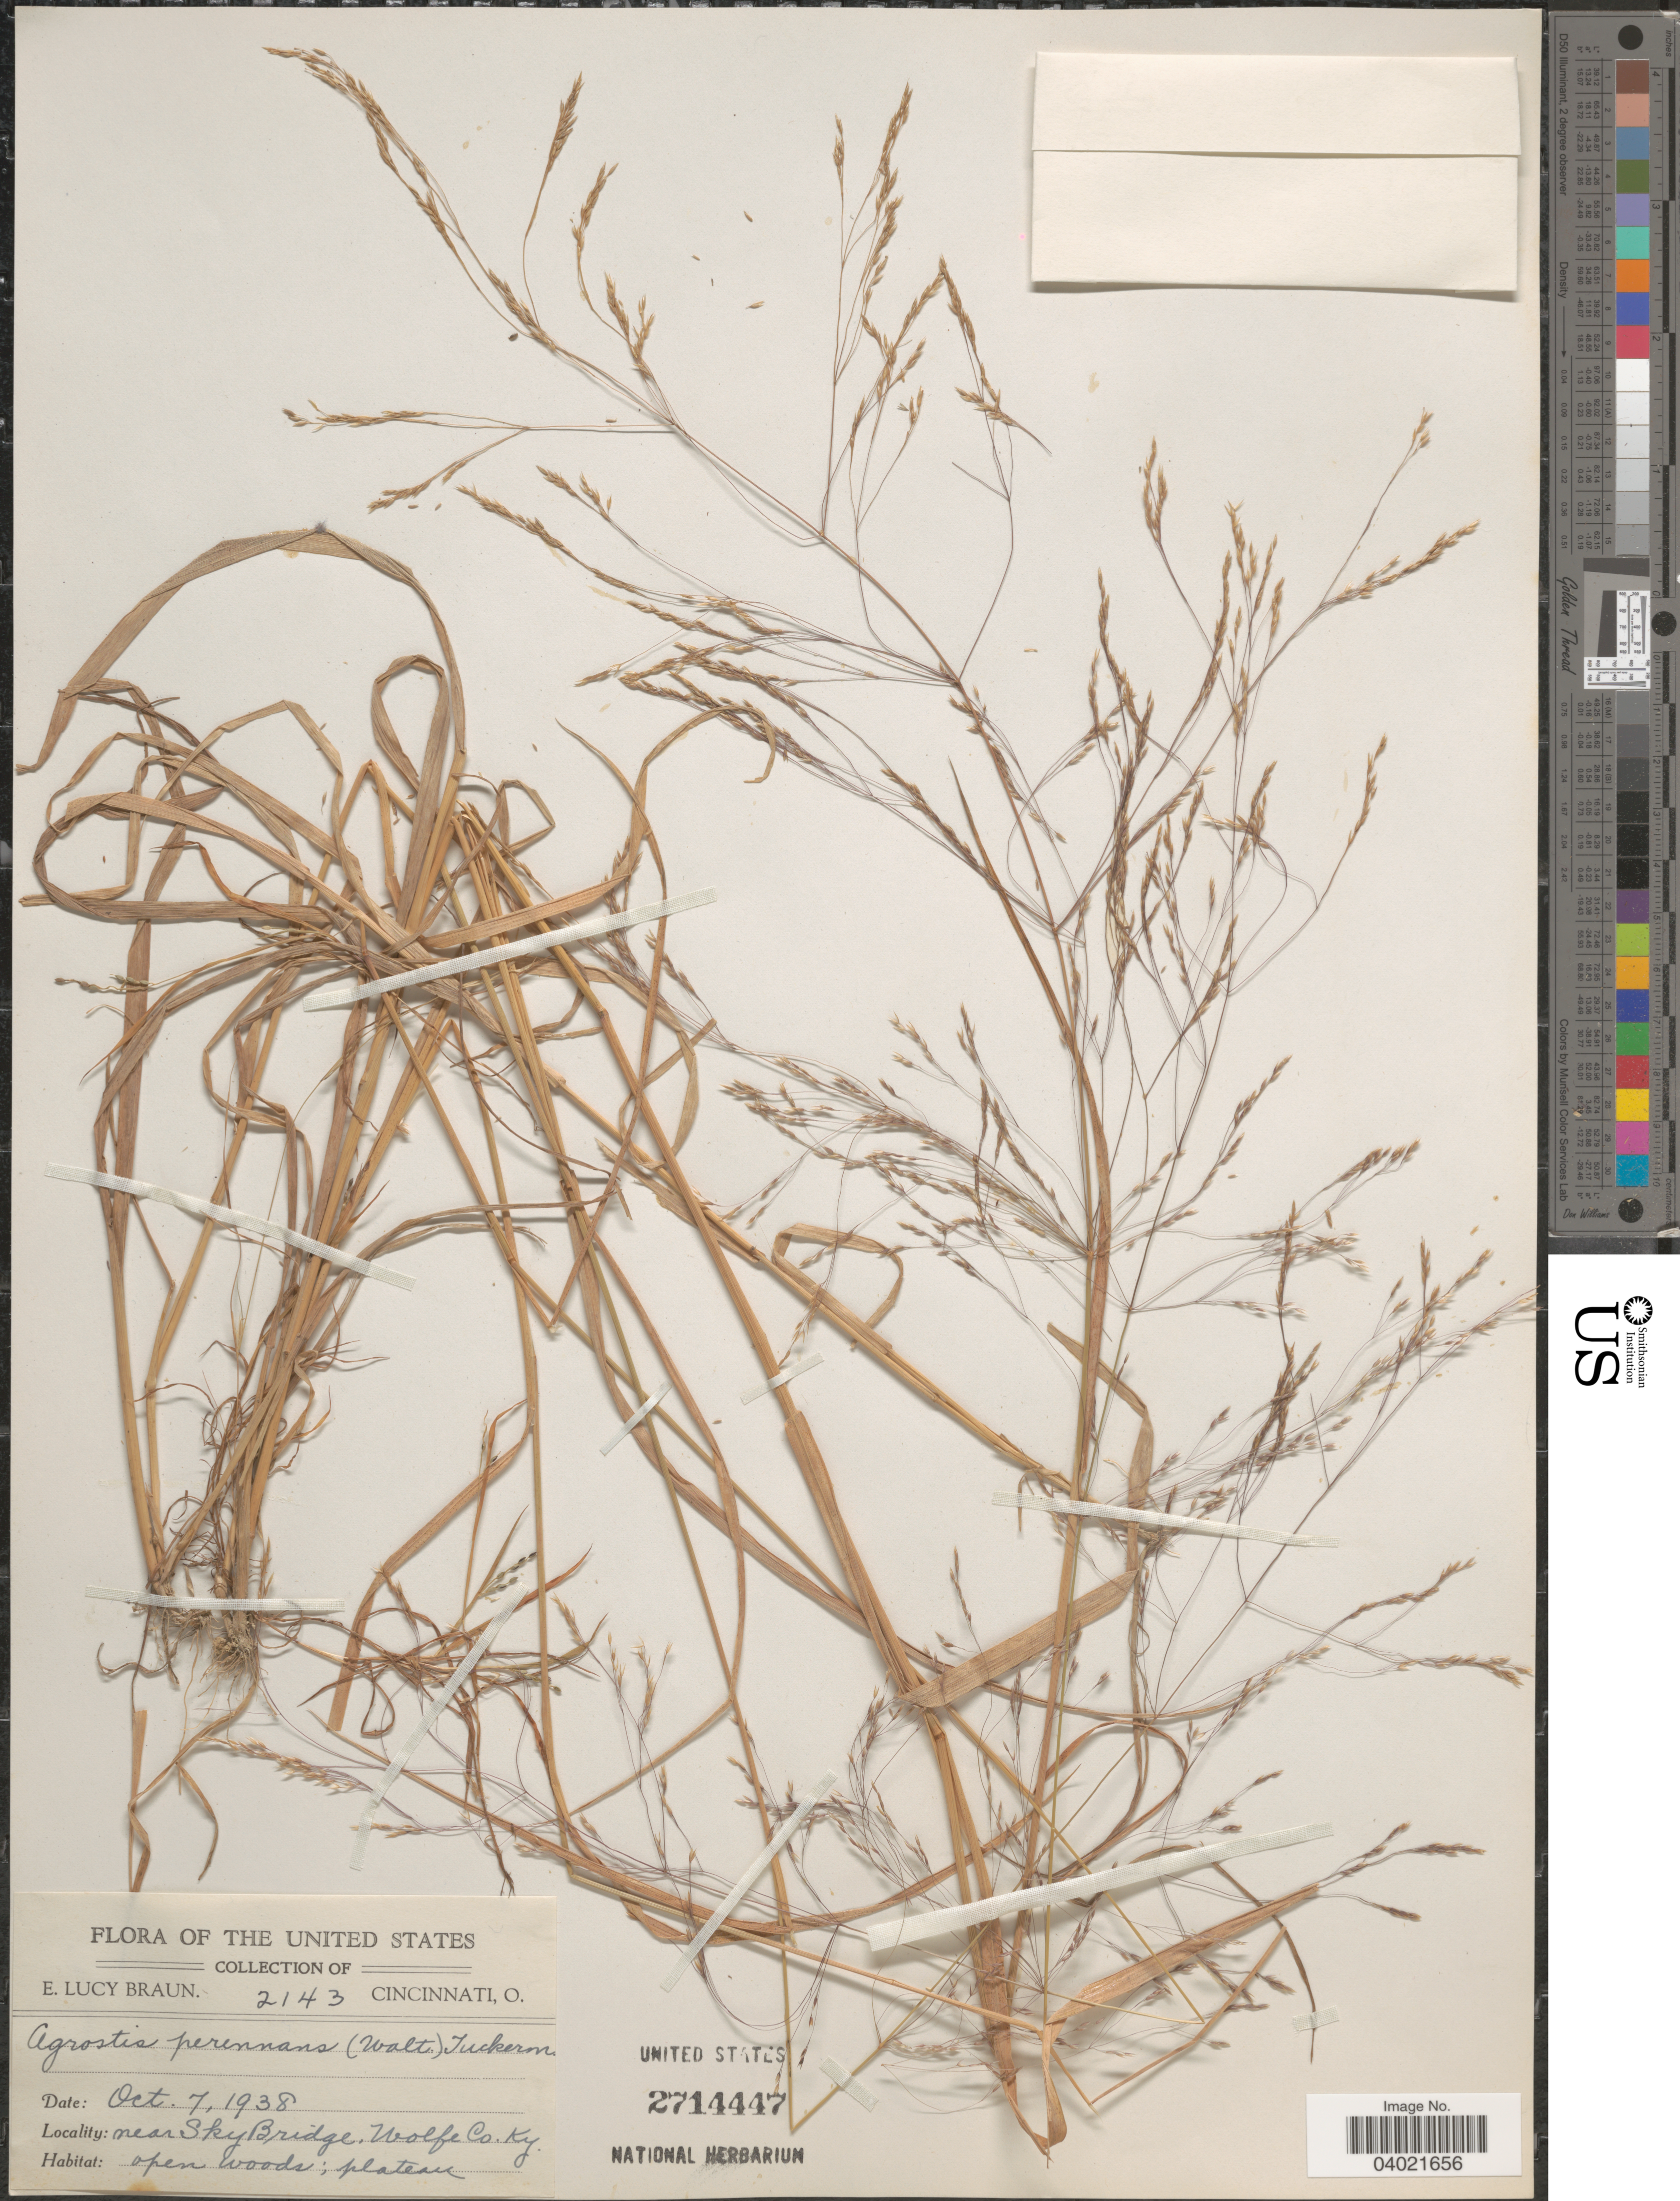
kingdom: Plantae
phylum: Tracheophyta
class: Liliopsida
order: Poales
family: Poaceae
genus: Agrostis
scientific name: Agrostis perennans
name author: (Walter) Tuck.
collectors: E. L. Braun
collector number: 2143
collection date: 1938-10-07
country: United States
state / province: Kentucky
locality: Near Sky Bridge, Wolfe Co.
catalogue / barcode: US 2714447